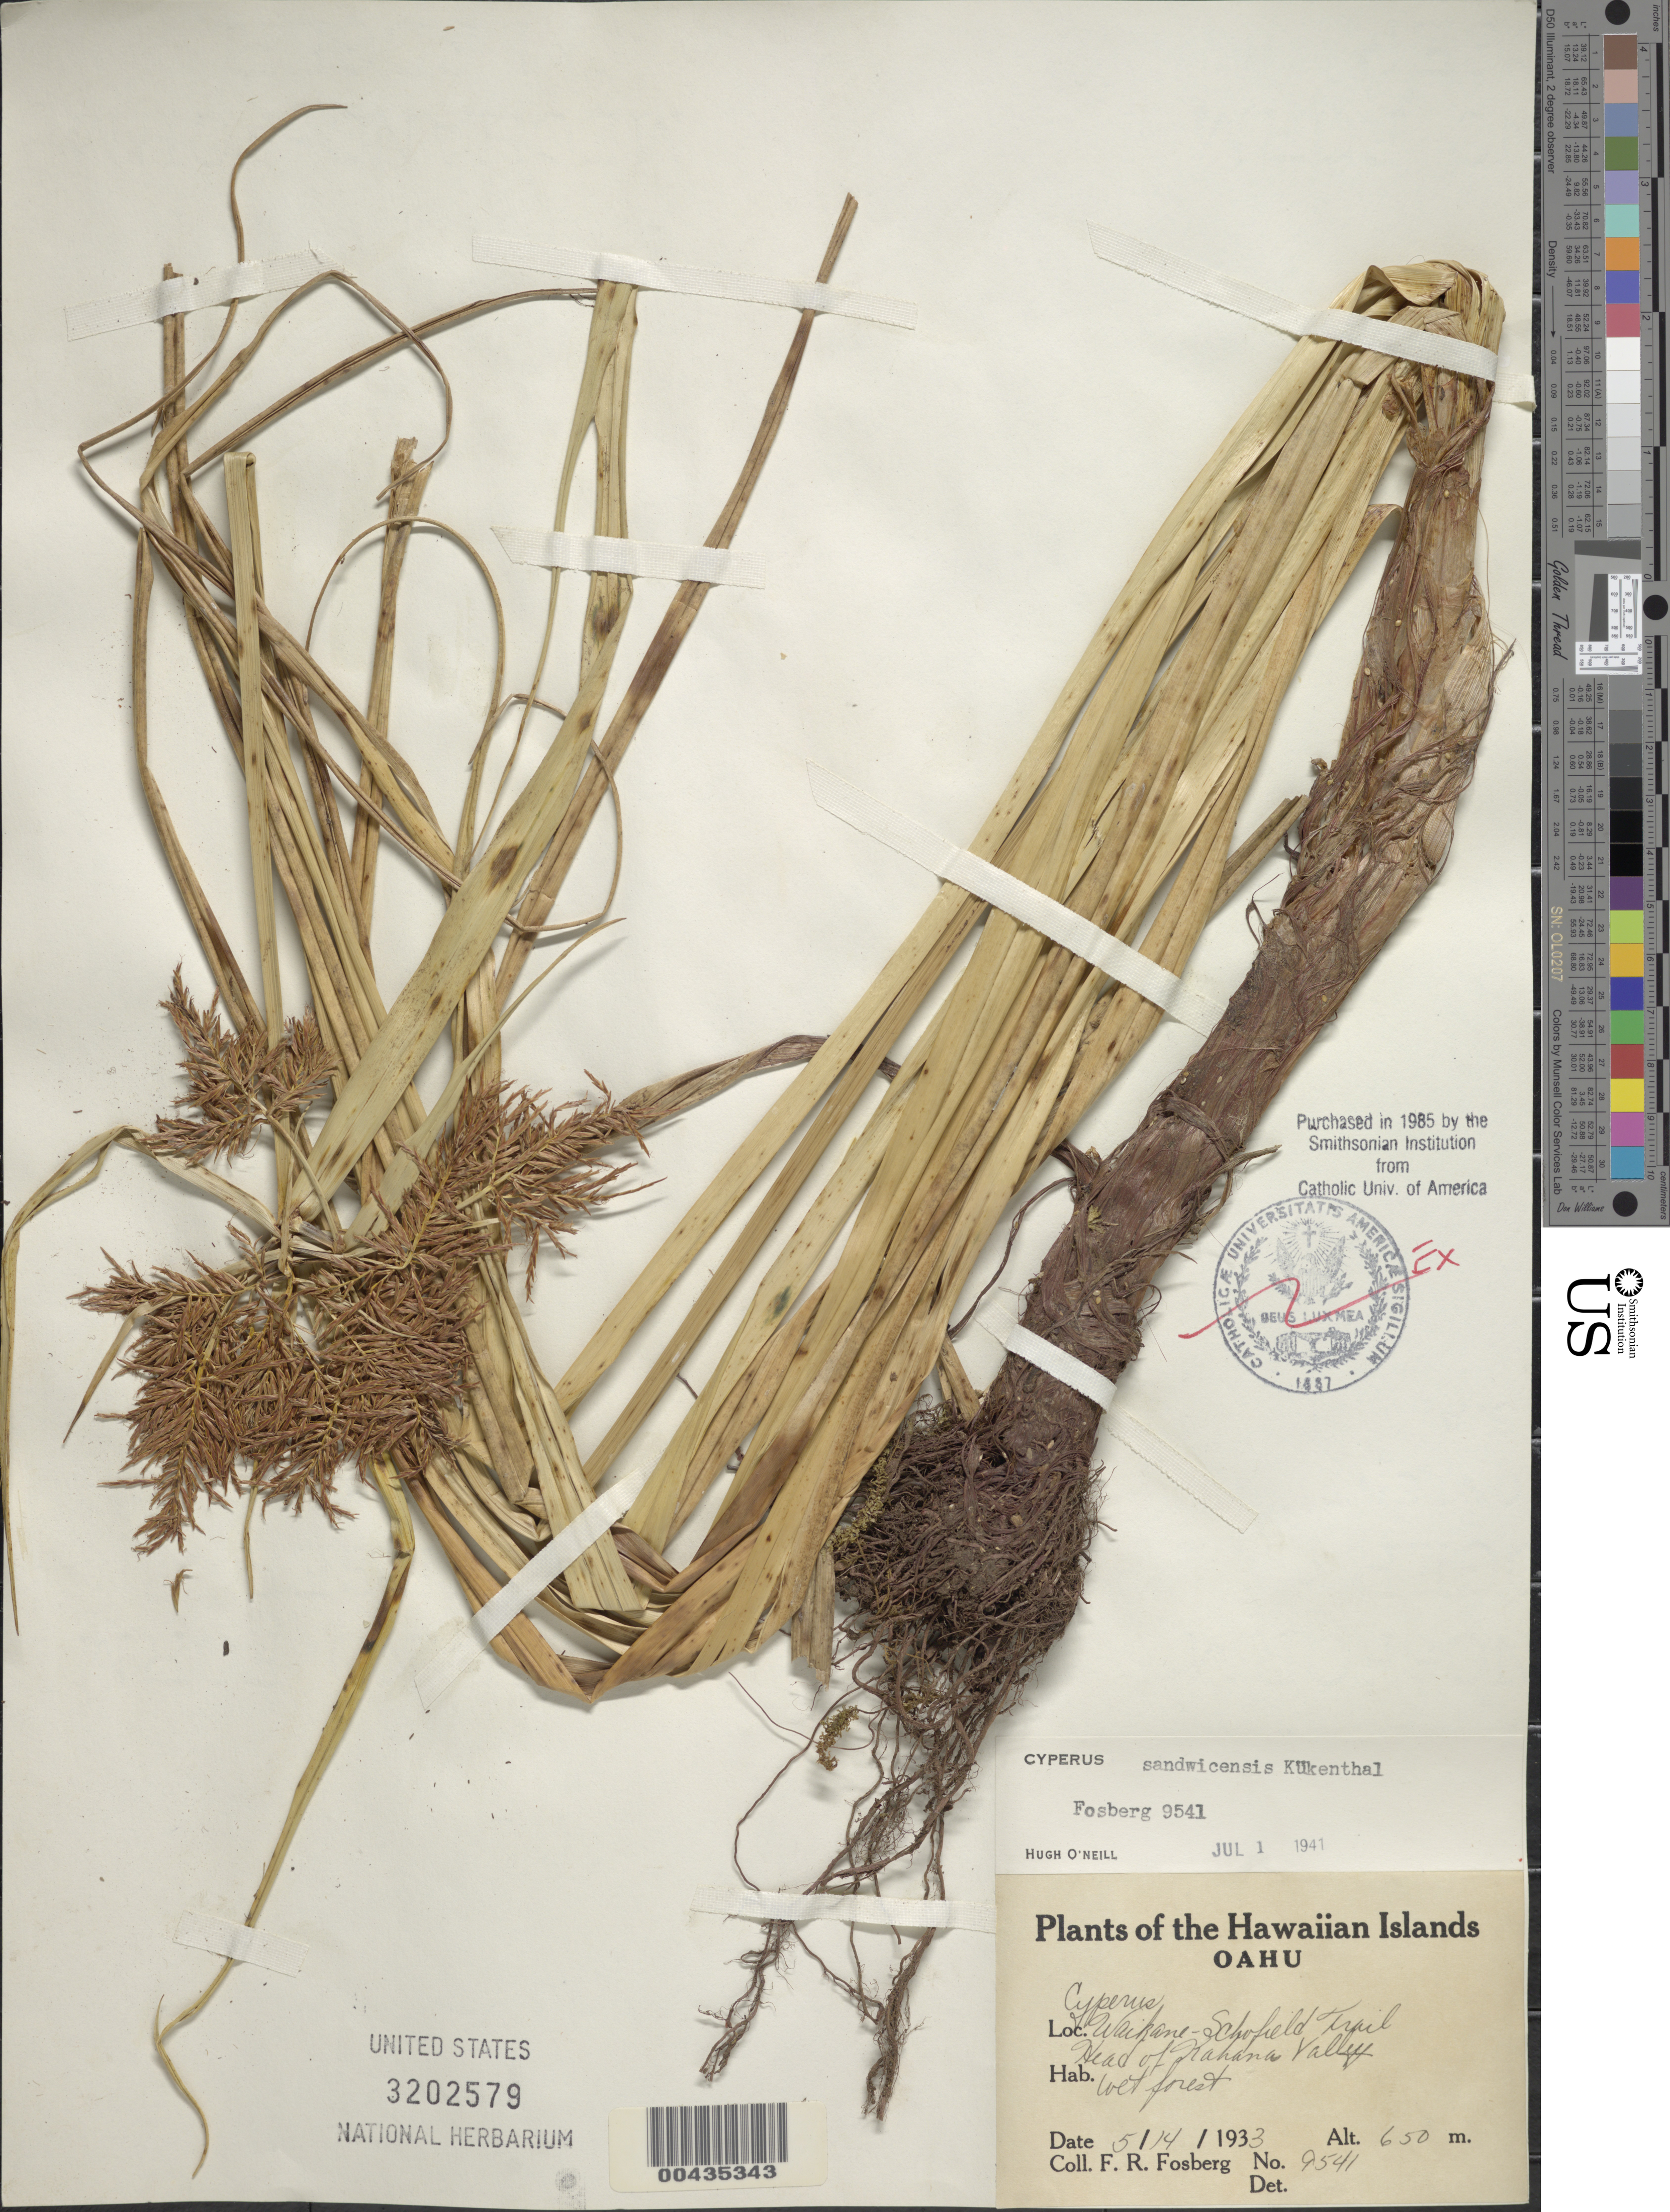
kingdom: Plantae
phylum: Tracheophyta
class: Liliopsida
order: Poales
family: Cyperaceae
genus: Cyperus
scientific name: Cyperus sandwicensis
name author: Kük.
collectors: F. R. Fosberg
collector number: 9541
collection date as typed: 14 May 1933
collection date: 1933-05-14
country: United States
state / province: Hawaii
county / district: Honolulu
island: Oahu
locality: Waikane-Schofield Trail, head of Kahana Valley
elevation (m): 650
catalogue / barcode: US 3202579